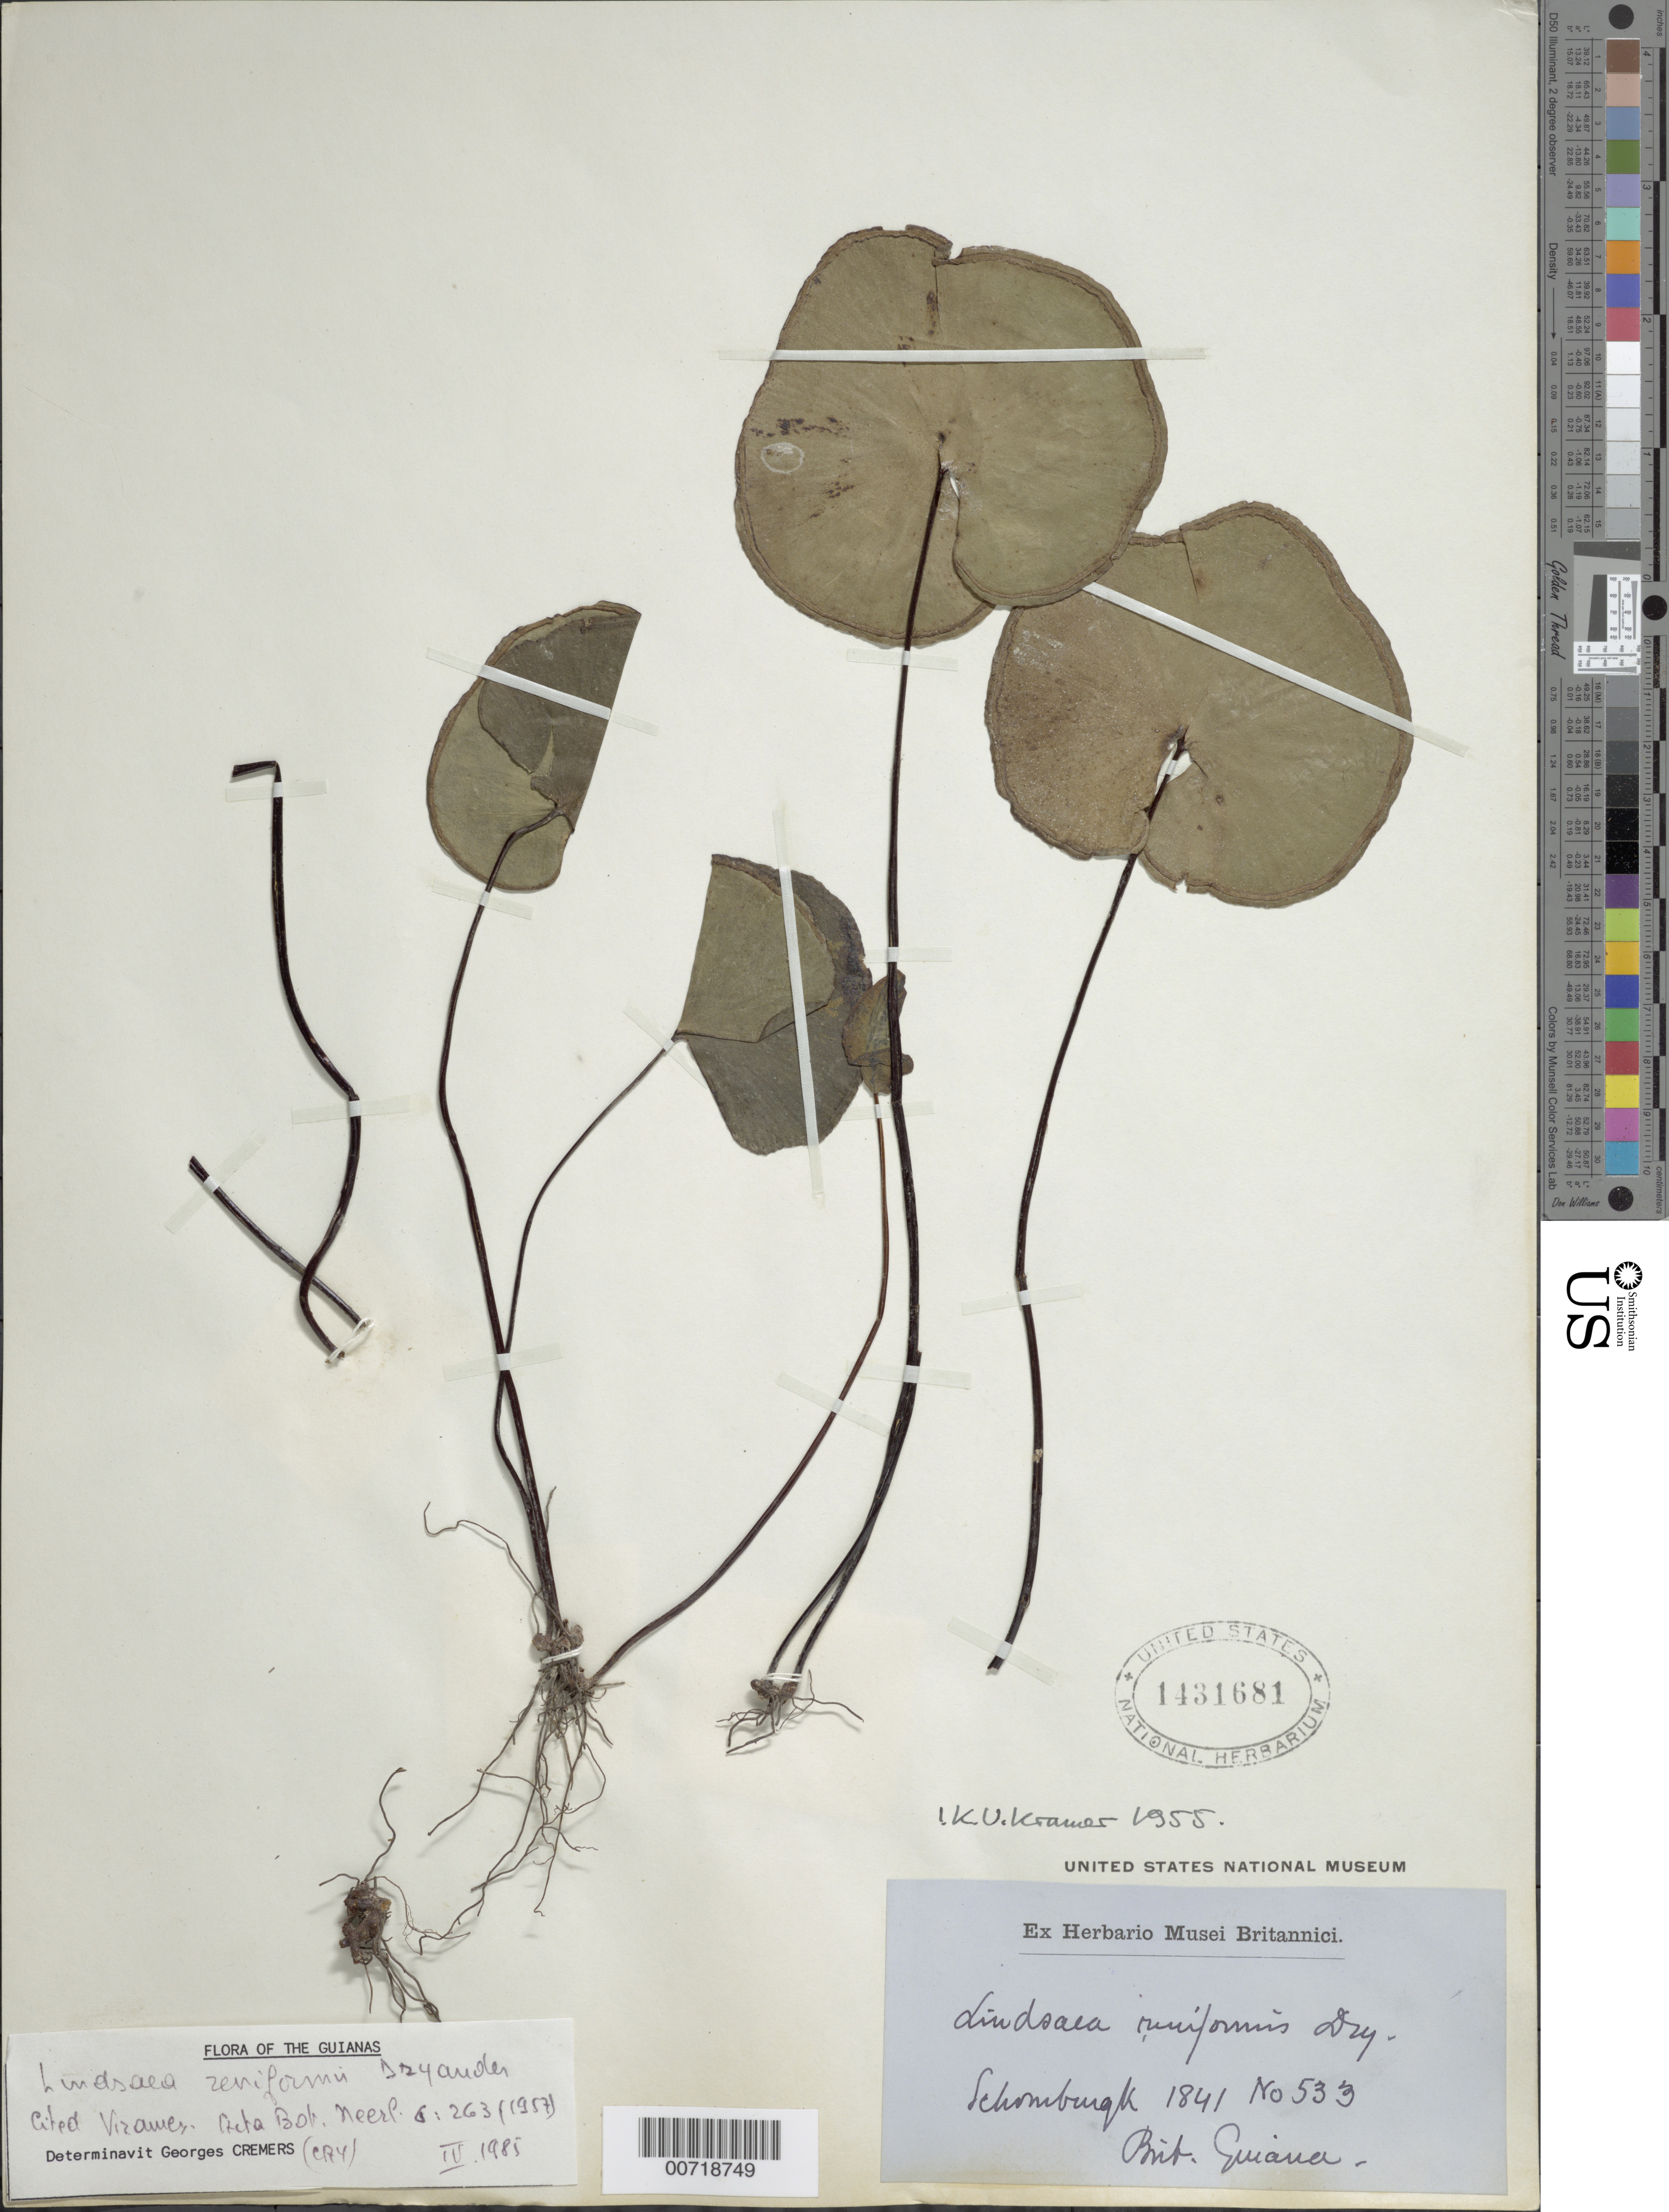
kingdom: Plantae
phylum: Tracheophyta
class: Polypodiopsida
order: Polypodiales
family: Lindsaeaceae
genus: Lindsaea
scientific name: Lindsaea reniformis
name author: Dryand.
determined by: Cremers, Georges A.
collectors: -- Schomburgk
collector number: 533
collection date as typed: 1841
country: Guyana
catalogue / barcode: US 1431681